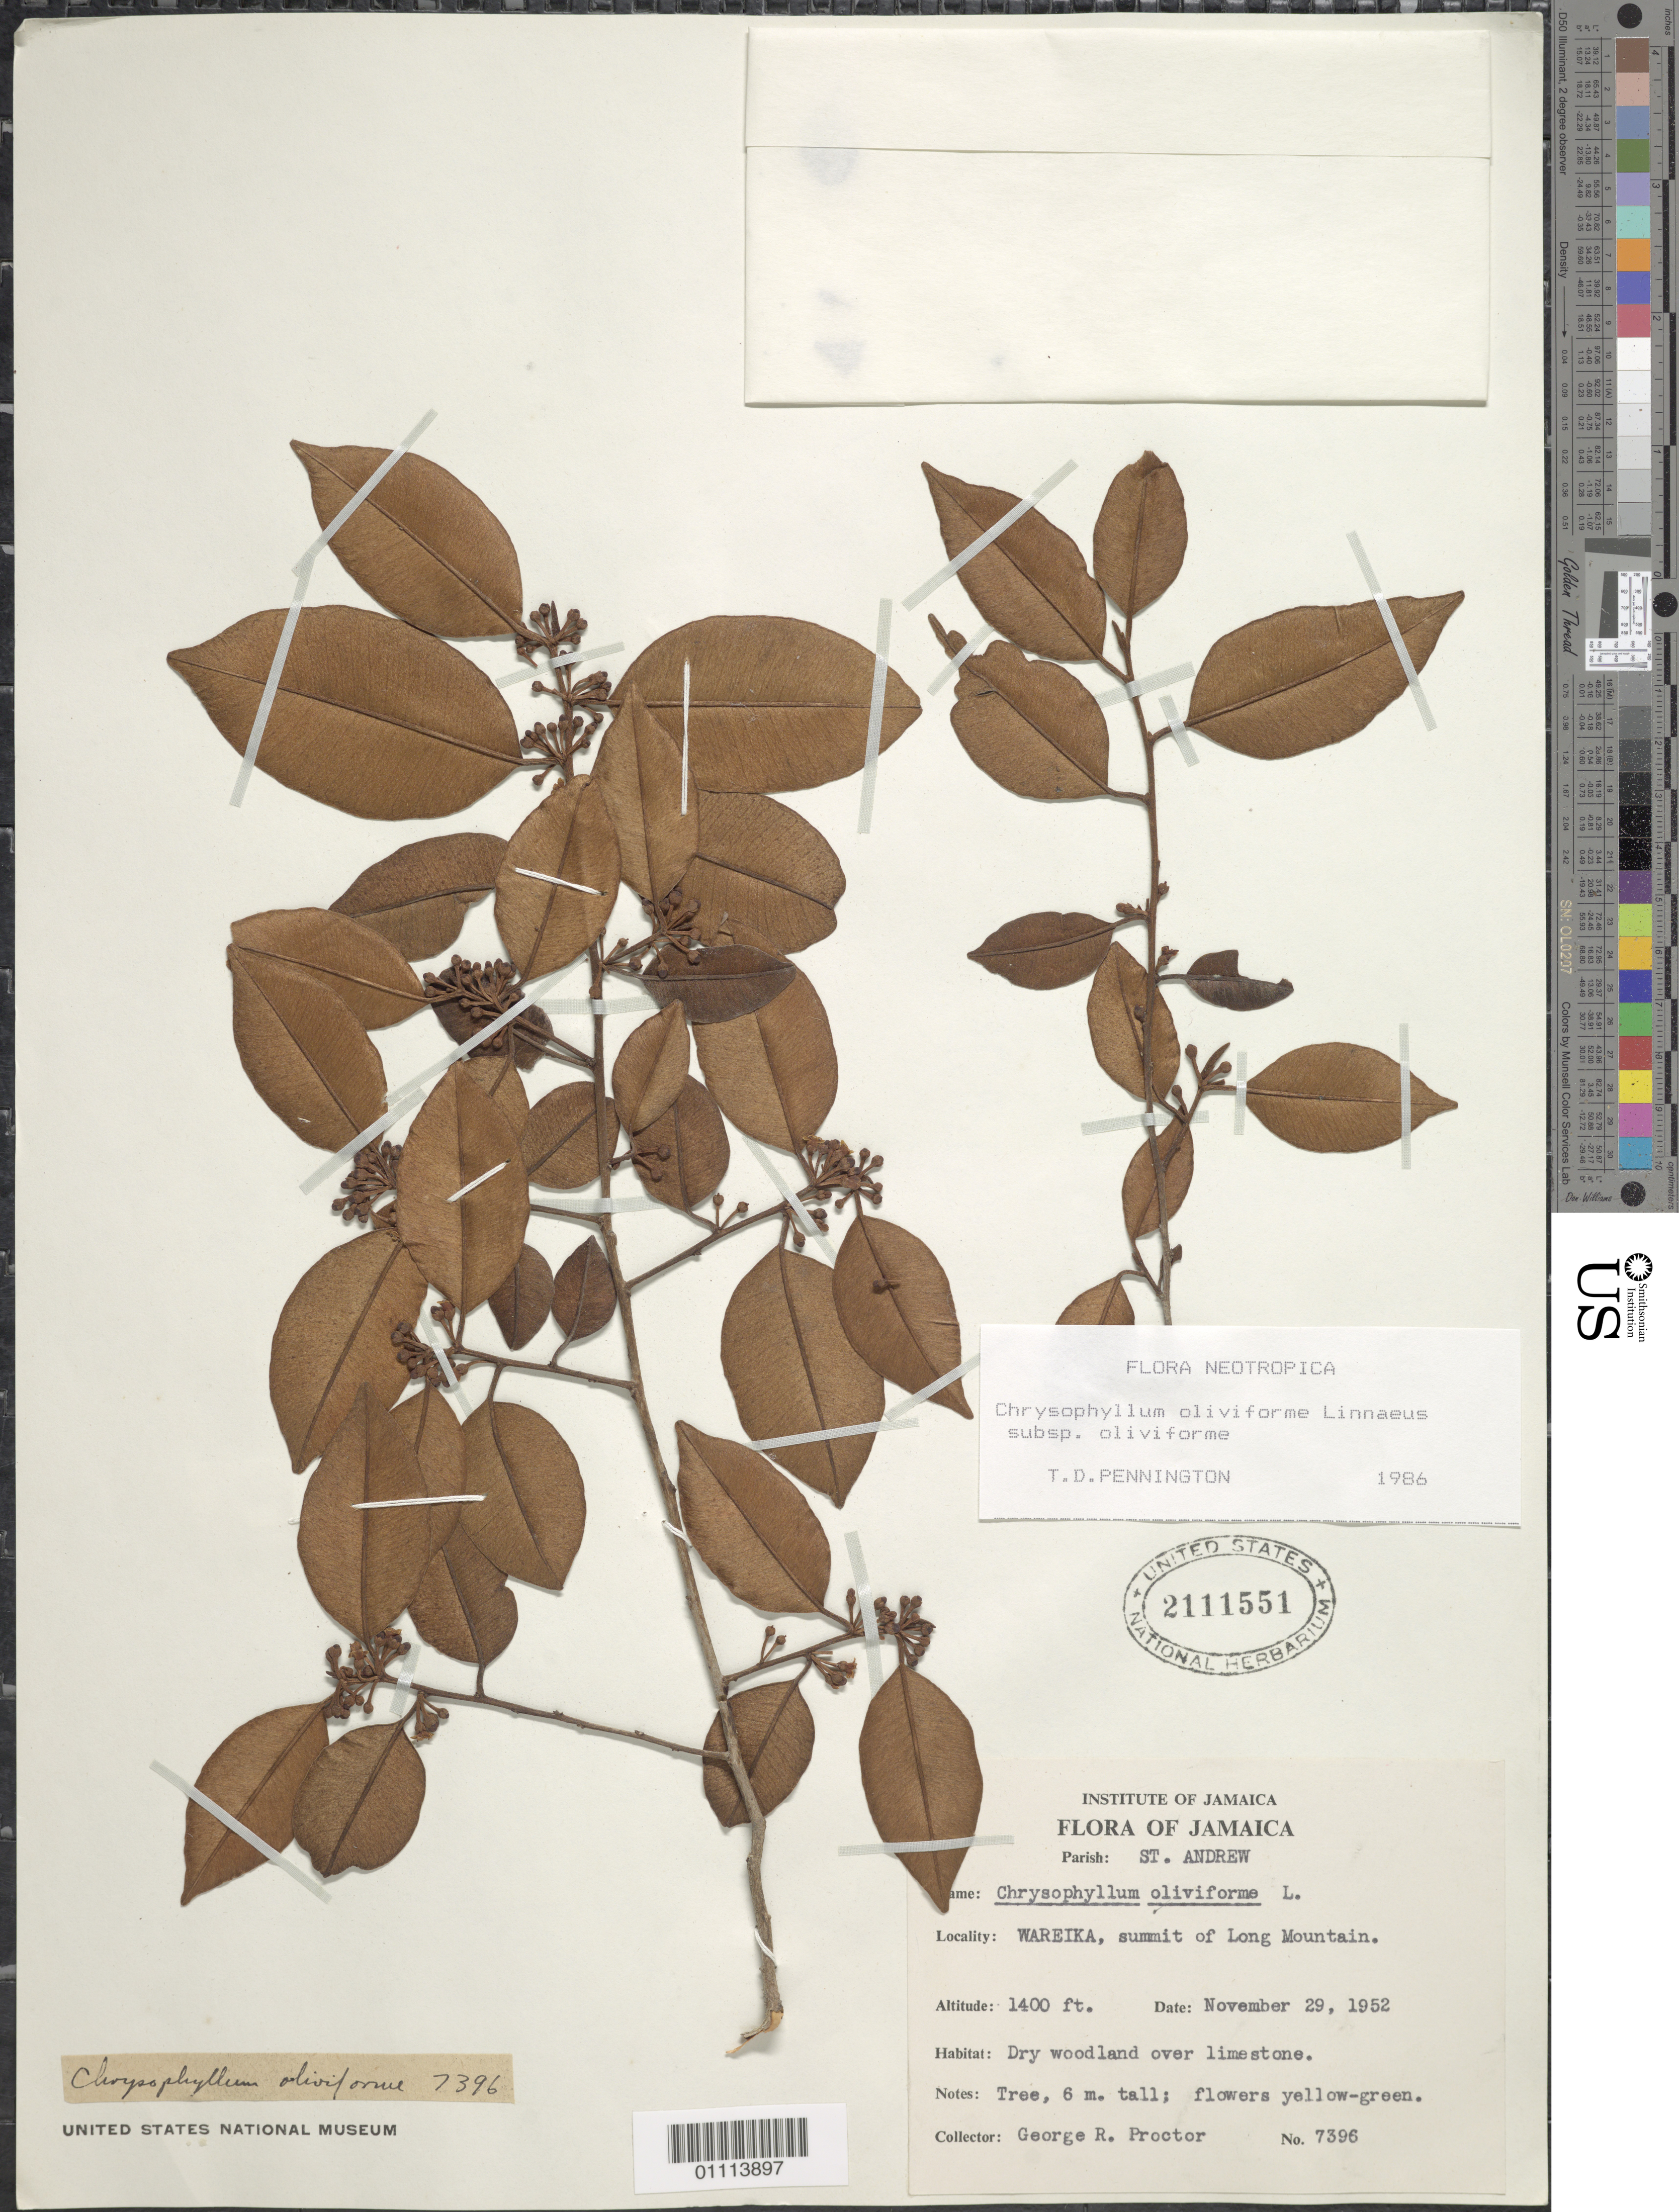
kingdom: Plantae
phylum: Tracheophyta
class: Magnoliopsida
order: Ericales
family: Sapotaceae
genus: Chrysophyllum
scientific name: Chrysophyllum oliviforme subsp. oliviforme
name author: L.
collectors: G. R. Proctor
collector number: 7396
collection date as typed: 29 Nov 1952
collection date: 1952-11-29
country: Jamaica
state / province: Saint Andrew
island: Jamaica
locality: Wareika, summit of Long Mountain. Dry woodland over limestone.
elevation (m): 427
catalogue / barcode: US 2111551